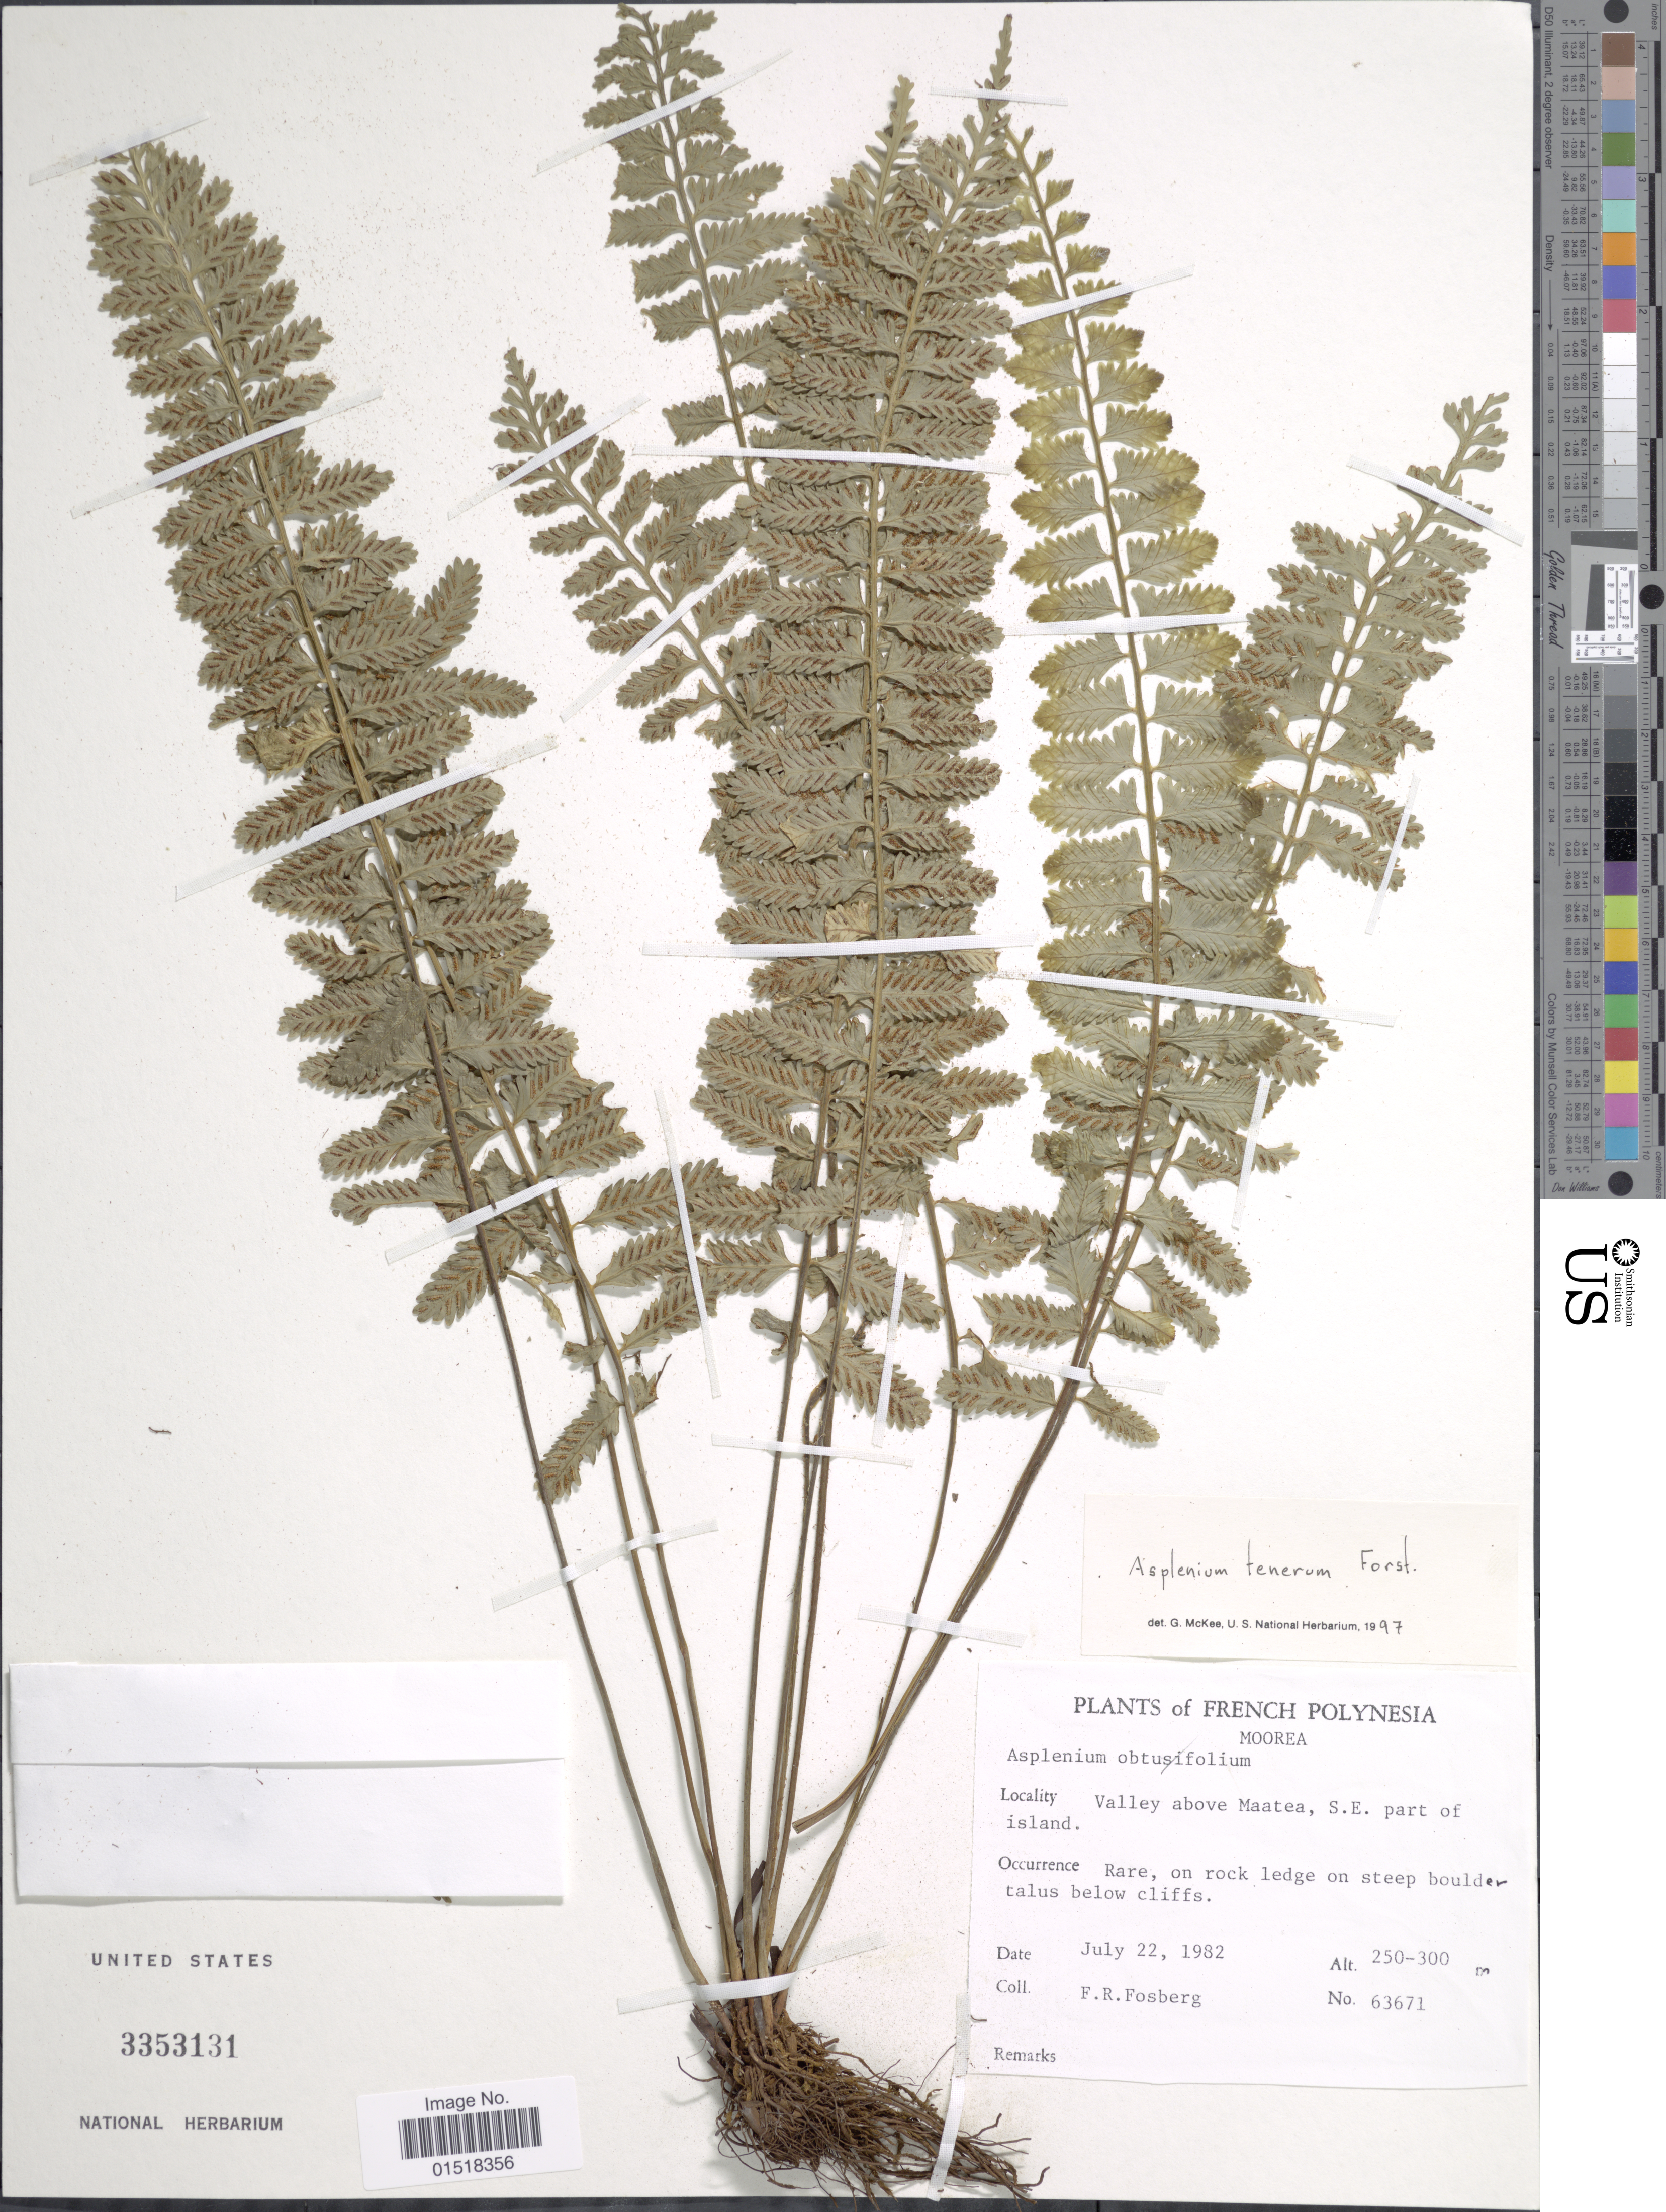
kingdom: Plantae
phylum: Tracheophyta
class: Polypodiopsida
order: Polypodiales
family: Aspleniaceae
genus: Asplenium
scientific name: Asplenium tenerum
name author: G. Forst.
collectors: F. R. Fosberg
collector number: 63671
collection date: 1982-07-22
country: French Polynesia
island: Moorea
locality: Moorea. Valley above Maatea, S.E. part of island.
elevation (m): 250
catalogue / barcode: US 3353131